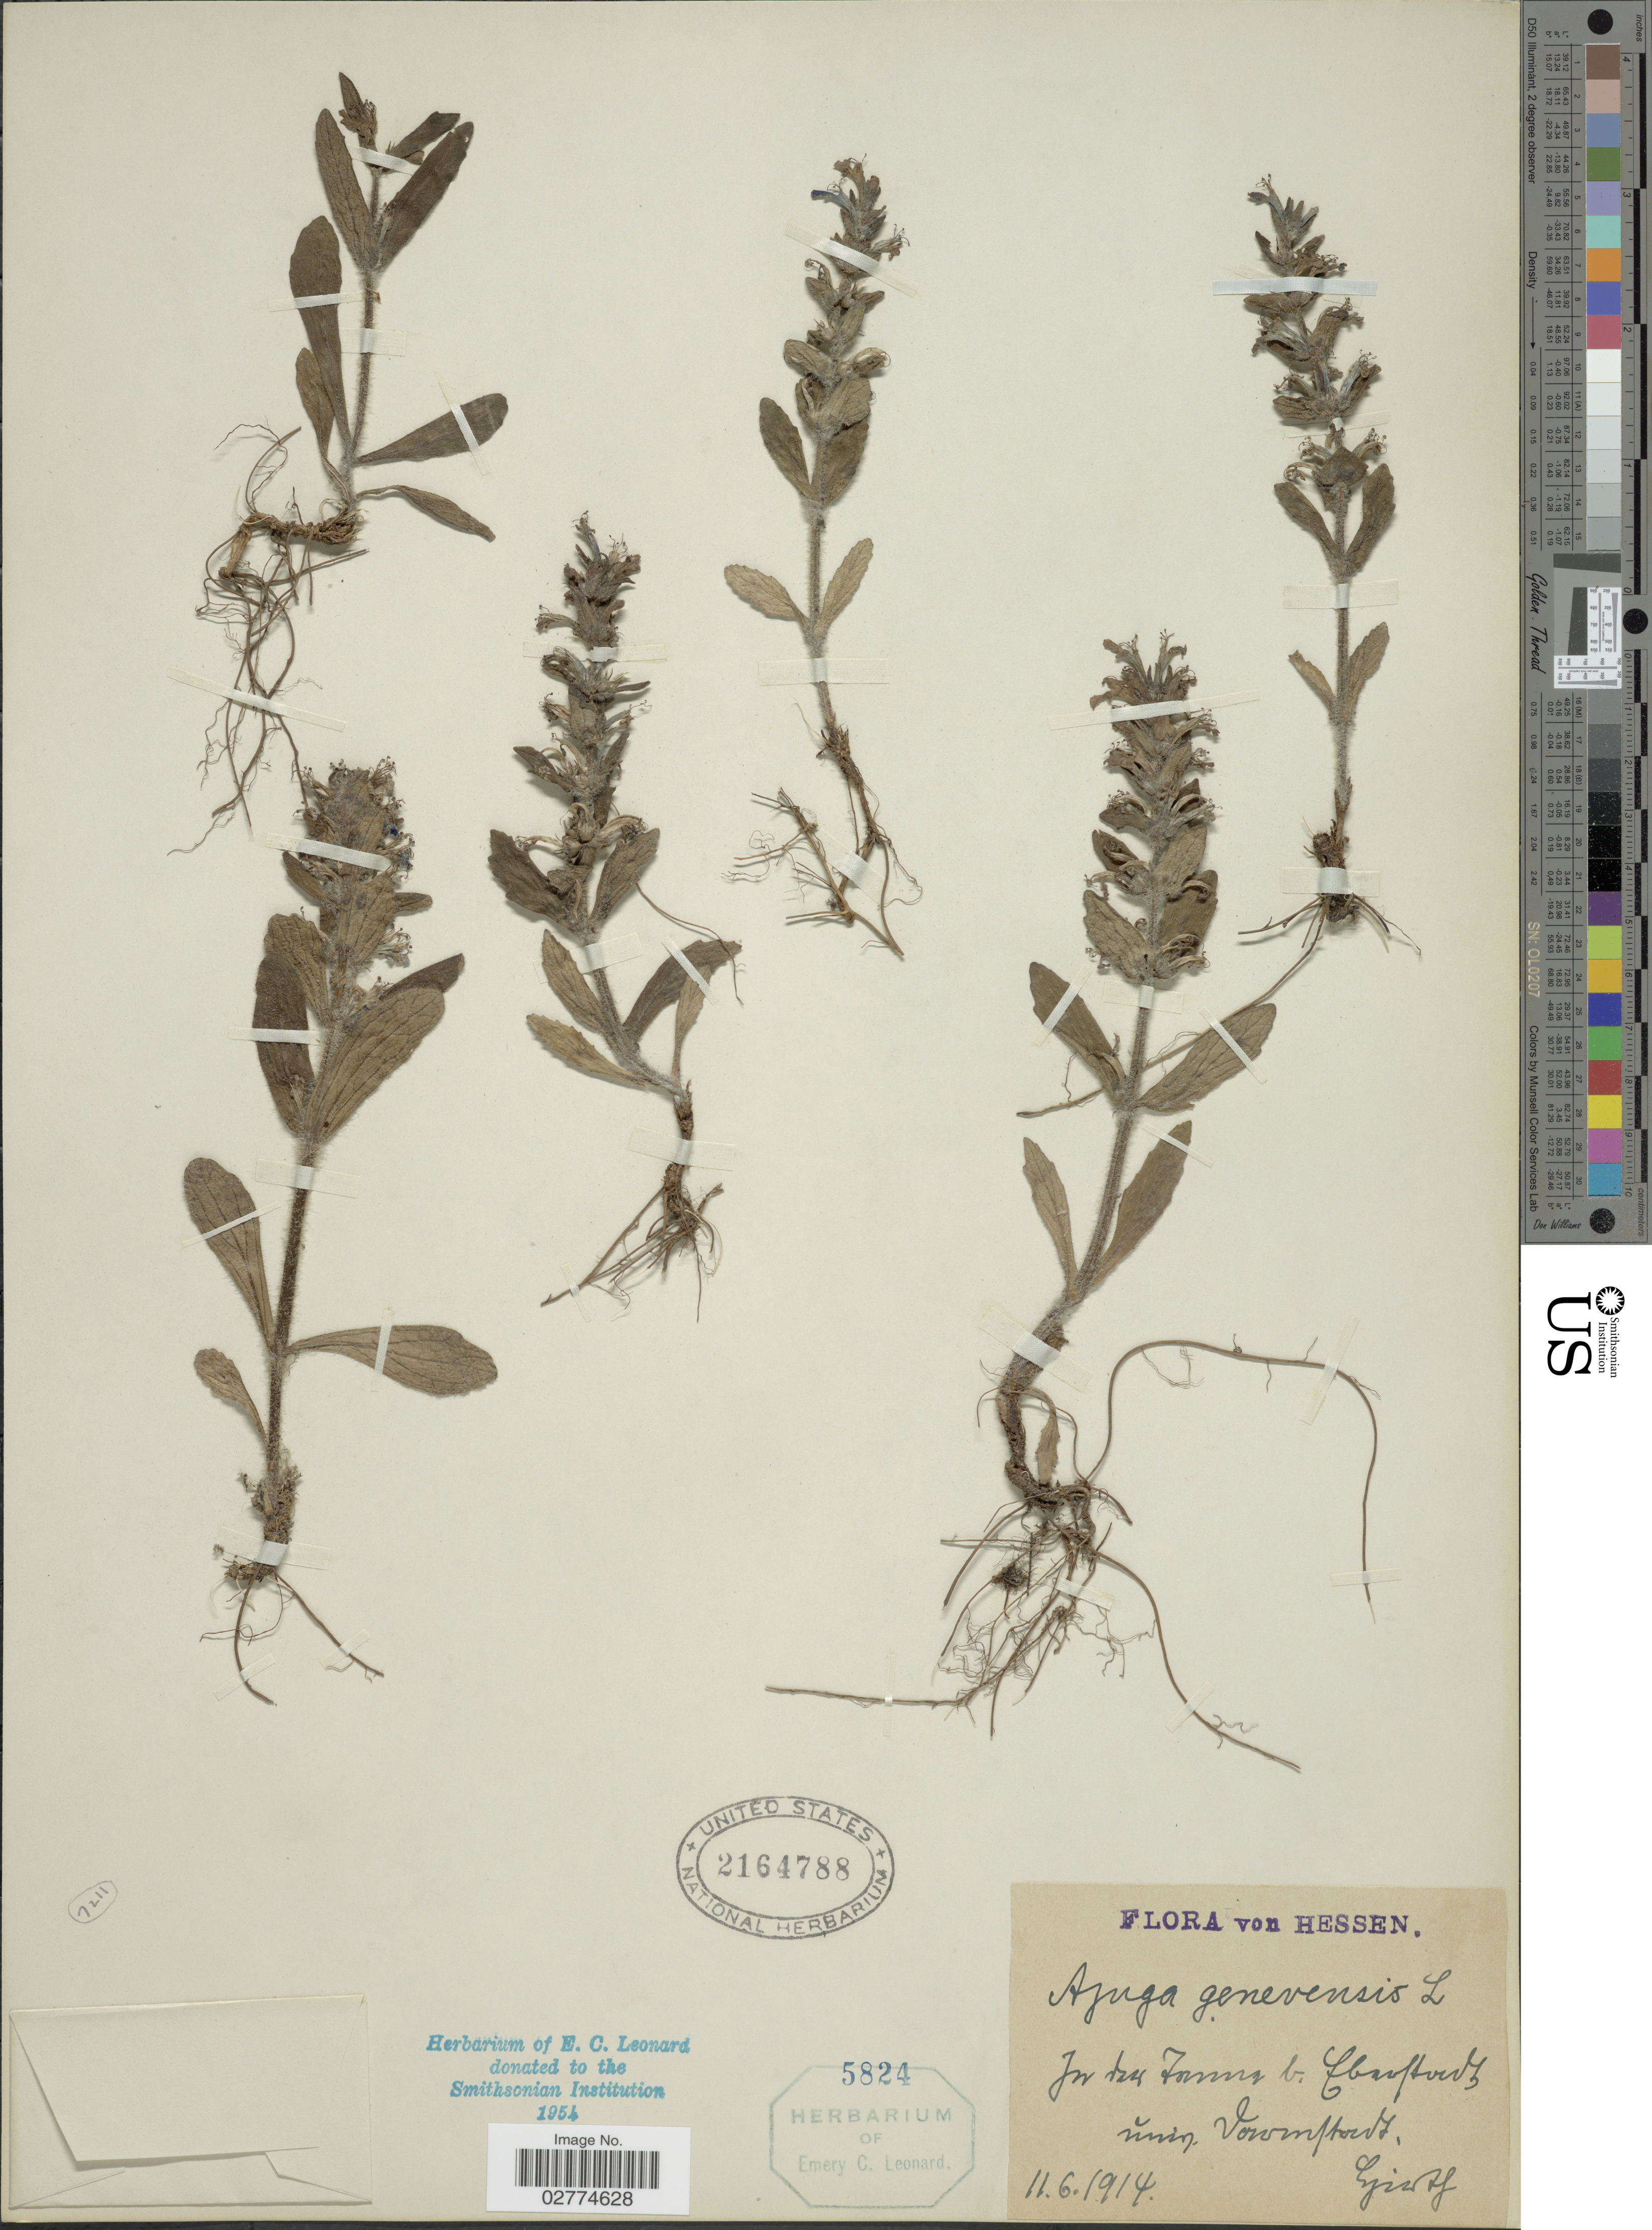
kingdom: Plantae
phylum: Tracheophyta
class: Magnoliopsida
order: Lamiales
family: Lamiaceae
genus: Ajuga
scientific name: Ajuga genevensis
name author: L.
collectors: Girts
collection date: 1914-06-11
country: Germany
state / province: Hesse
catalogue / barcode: US 2164788